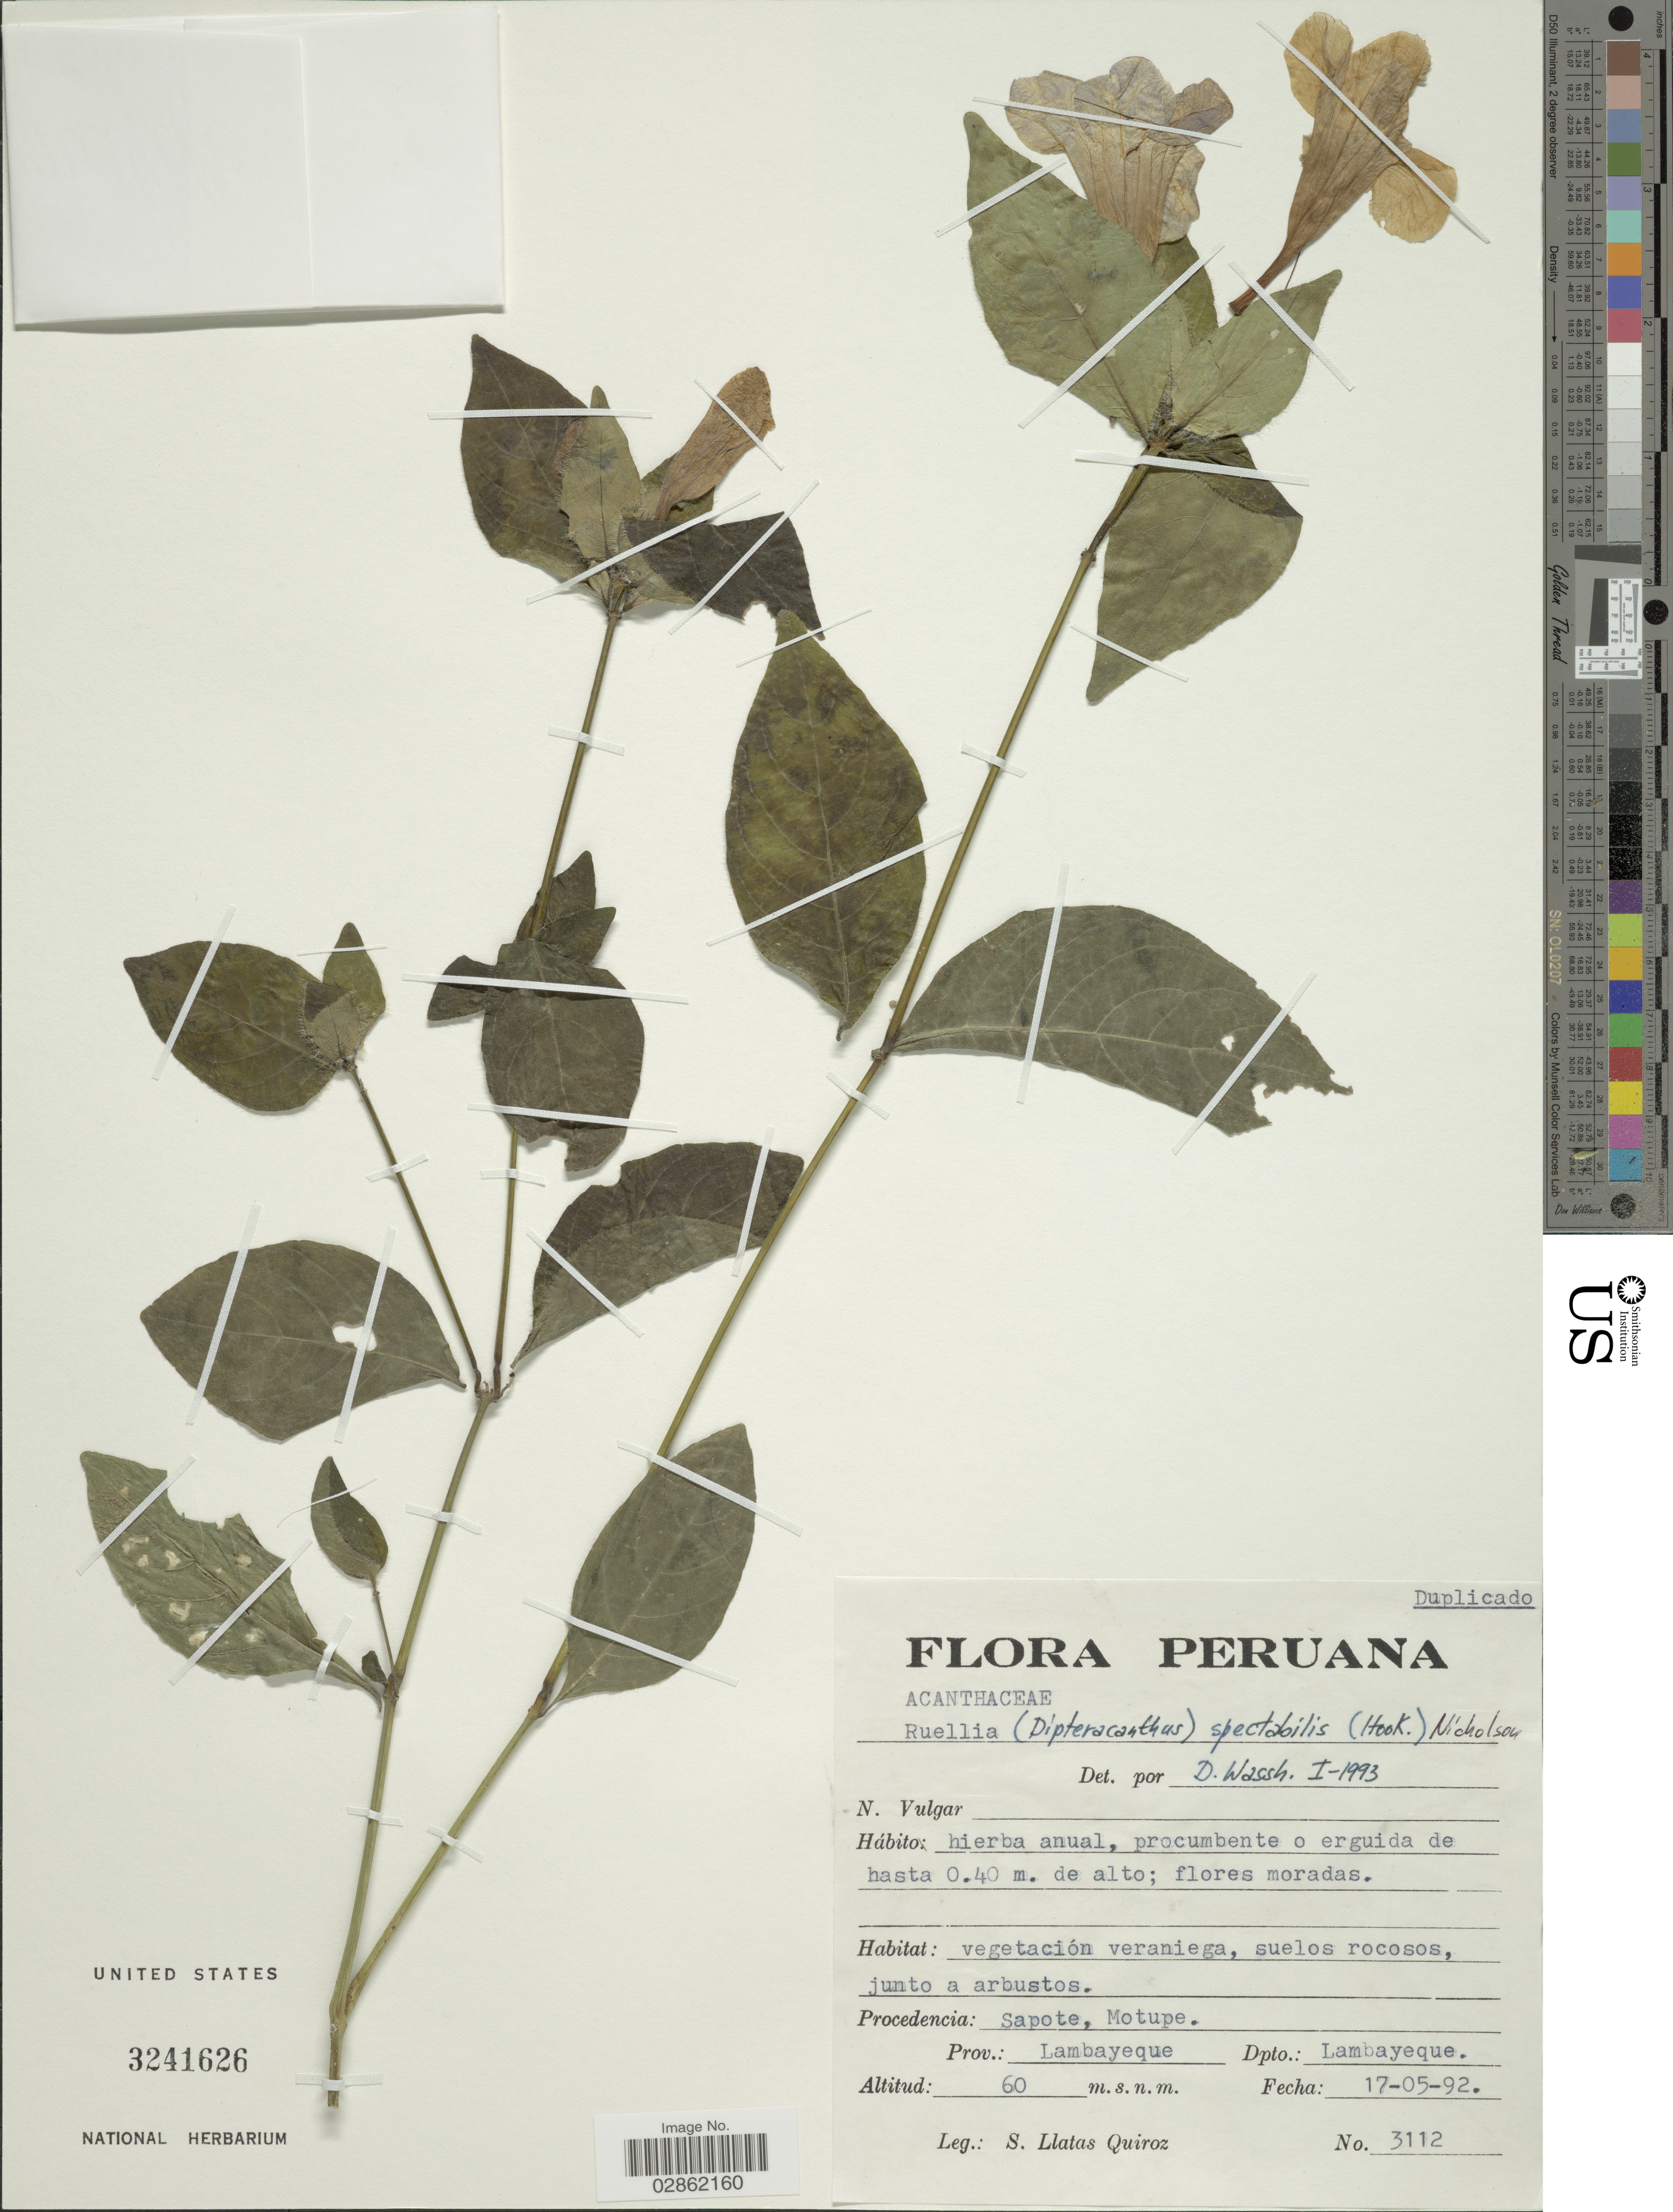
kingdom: Plantae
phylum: Tracheophyta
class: Magnoliopsida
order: Lamiales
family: Acanthaceae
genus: Ruellia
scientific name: Ruellia spectabilis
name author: (Hook.) G. Nicholson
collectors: S. L. Quiroz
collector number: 3112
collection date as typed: Transcribed d/m/y: 17/5/92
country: Peru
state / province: Lambayeque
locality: Procedencia Sapote, Motupe, Dpto. Lambayeque.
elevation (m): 60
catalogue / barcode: US 3241626